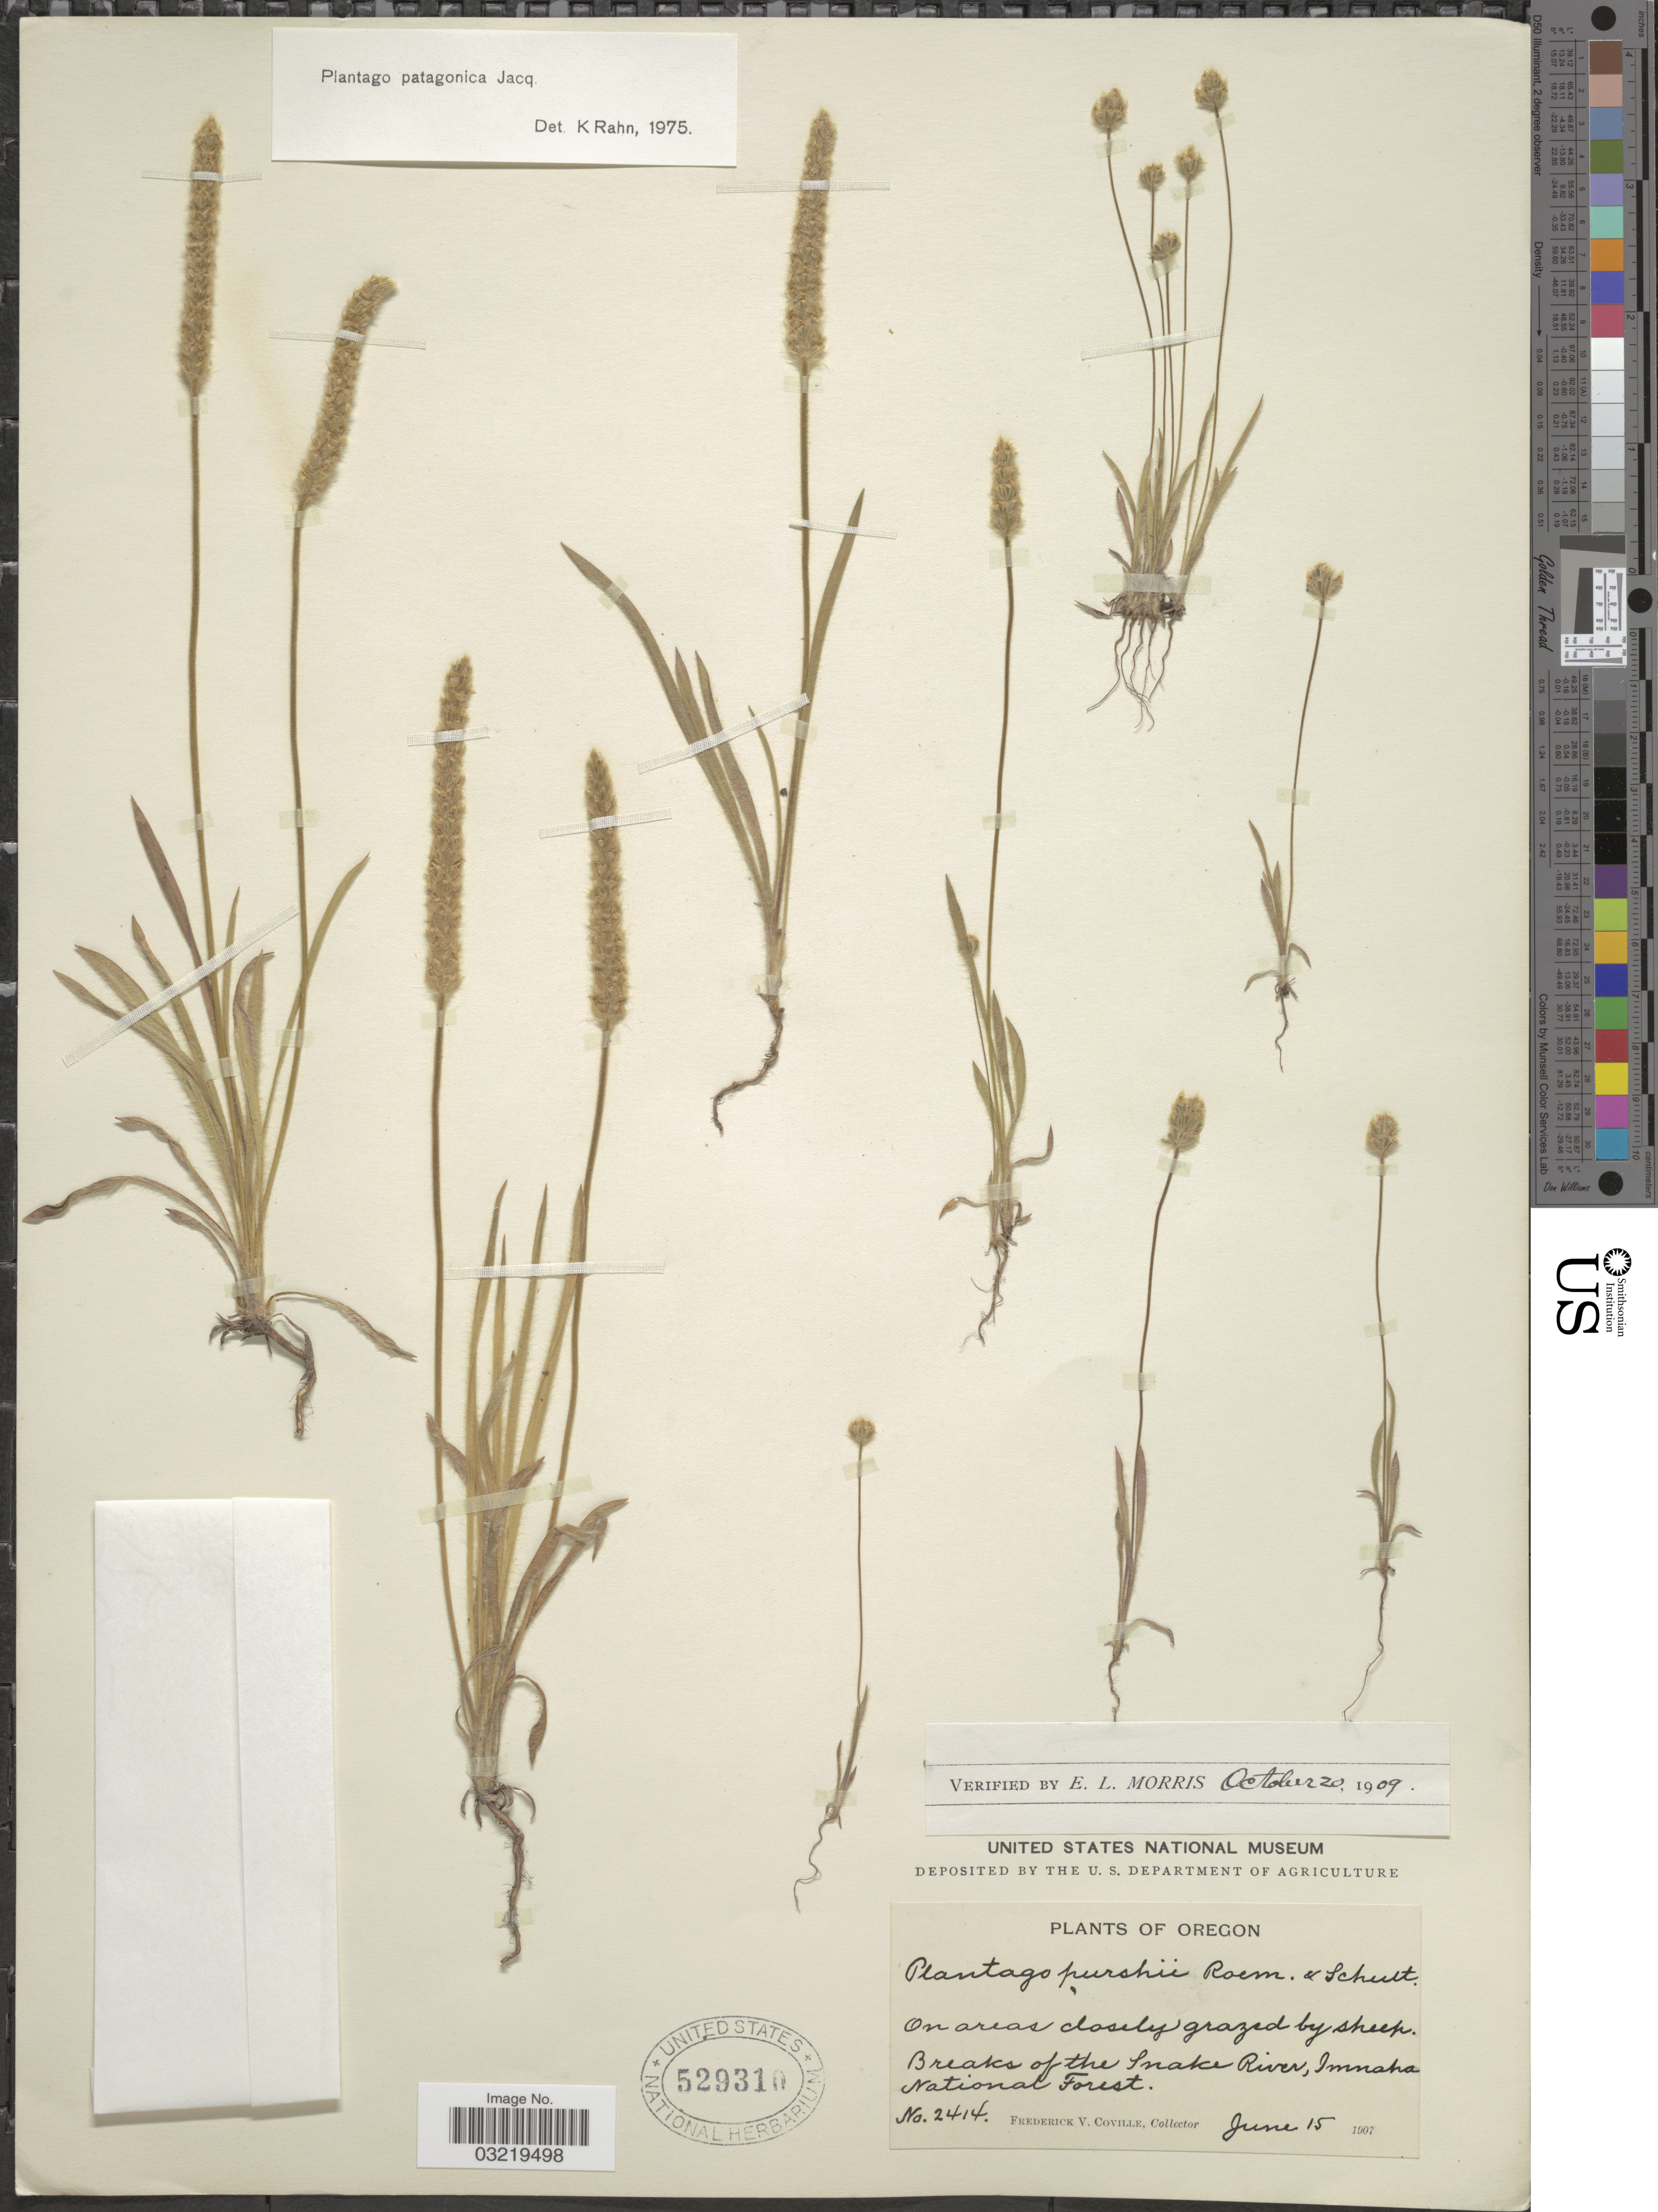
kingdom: Plantae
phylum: Tracheophyta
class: Magnoliopsida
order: Lamiales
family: Plantaginaceae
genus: Plantago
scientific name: Plantago patagonica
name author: Jacq.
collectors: F. V. Coville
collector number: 2414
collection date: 1907-06-15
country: United States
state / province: Oregon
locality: Breaks of the Snake River, Imnaha National Forest.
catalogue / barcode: US 529310